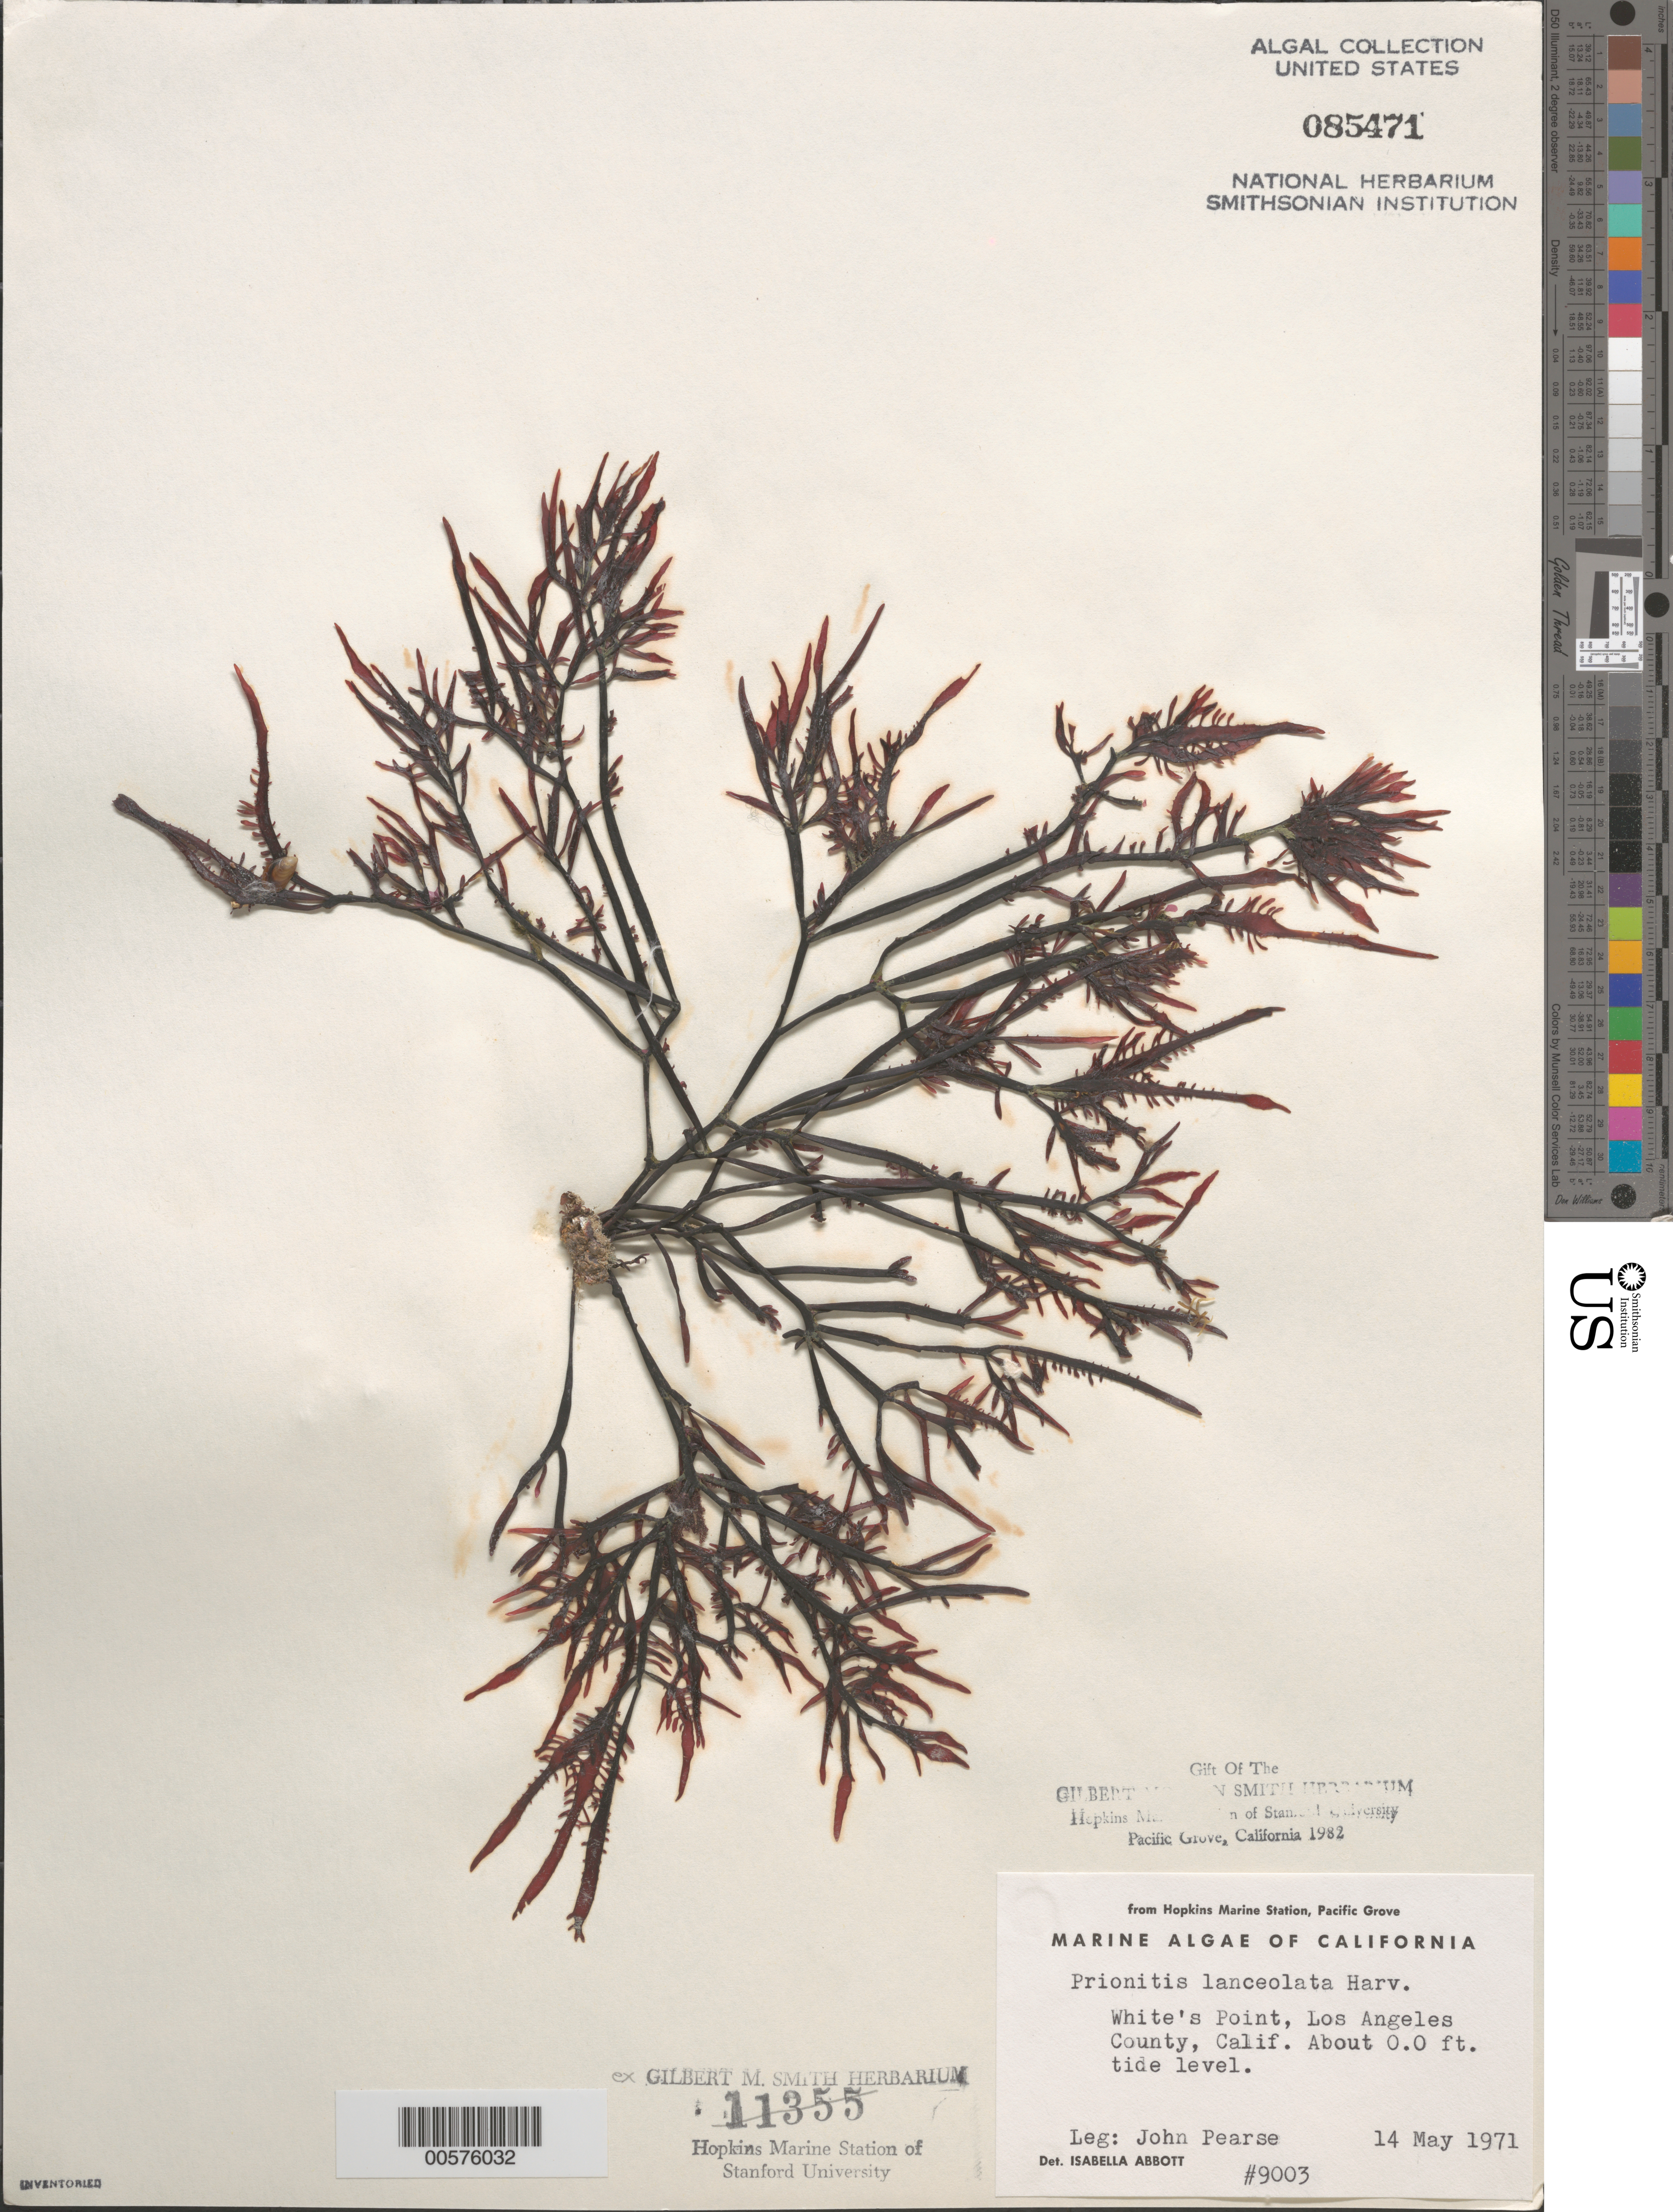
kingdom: Plantae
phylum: Rhodophyta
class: Florideophyceae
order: Cryptonemiales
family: Cryptonemiaceae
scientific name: Prionitis lanceolata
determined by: Abbott, Isabella A.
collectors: J. Pearse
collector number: IAA 9003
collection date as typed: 14 May 1971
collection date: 1971-05-14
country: United States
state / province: California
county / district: Los Angeles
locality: White's Point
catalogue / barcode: US 85471